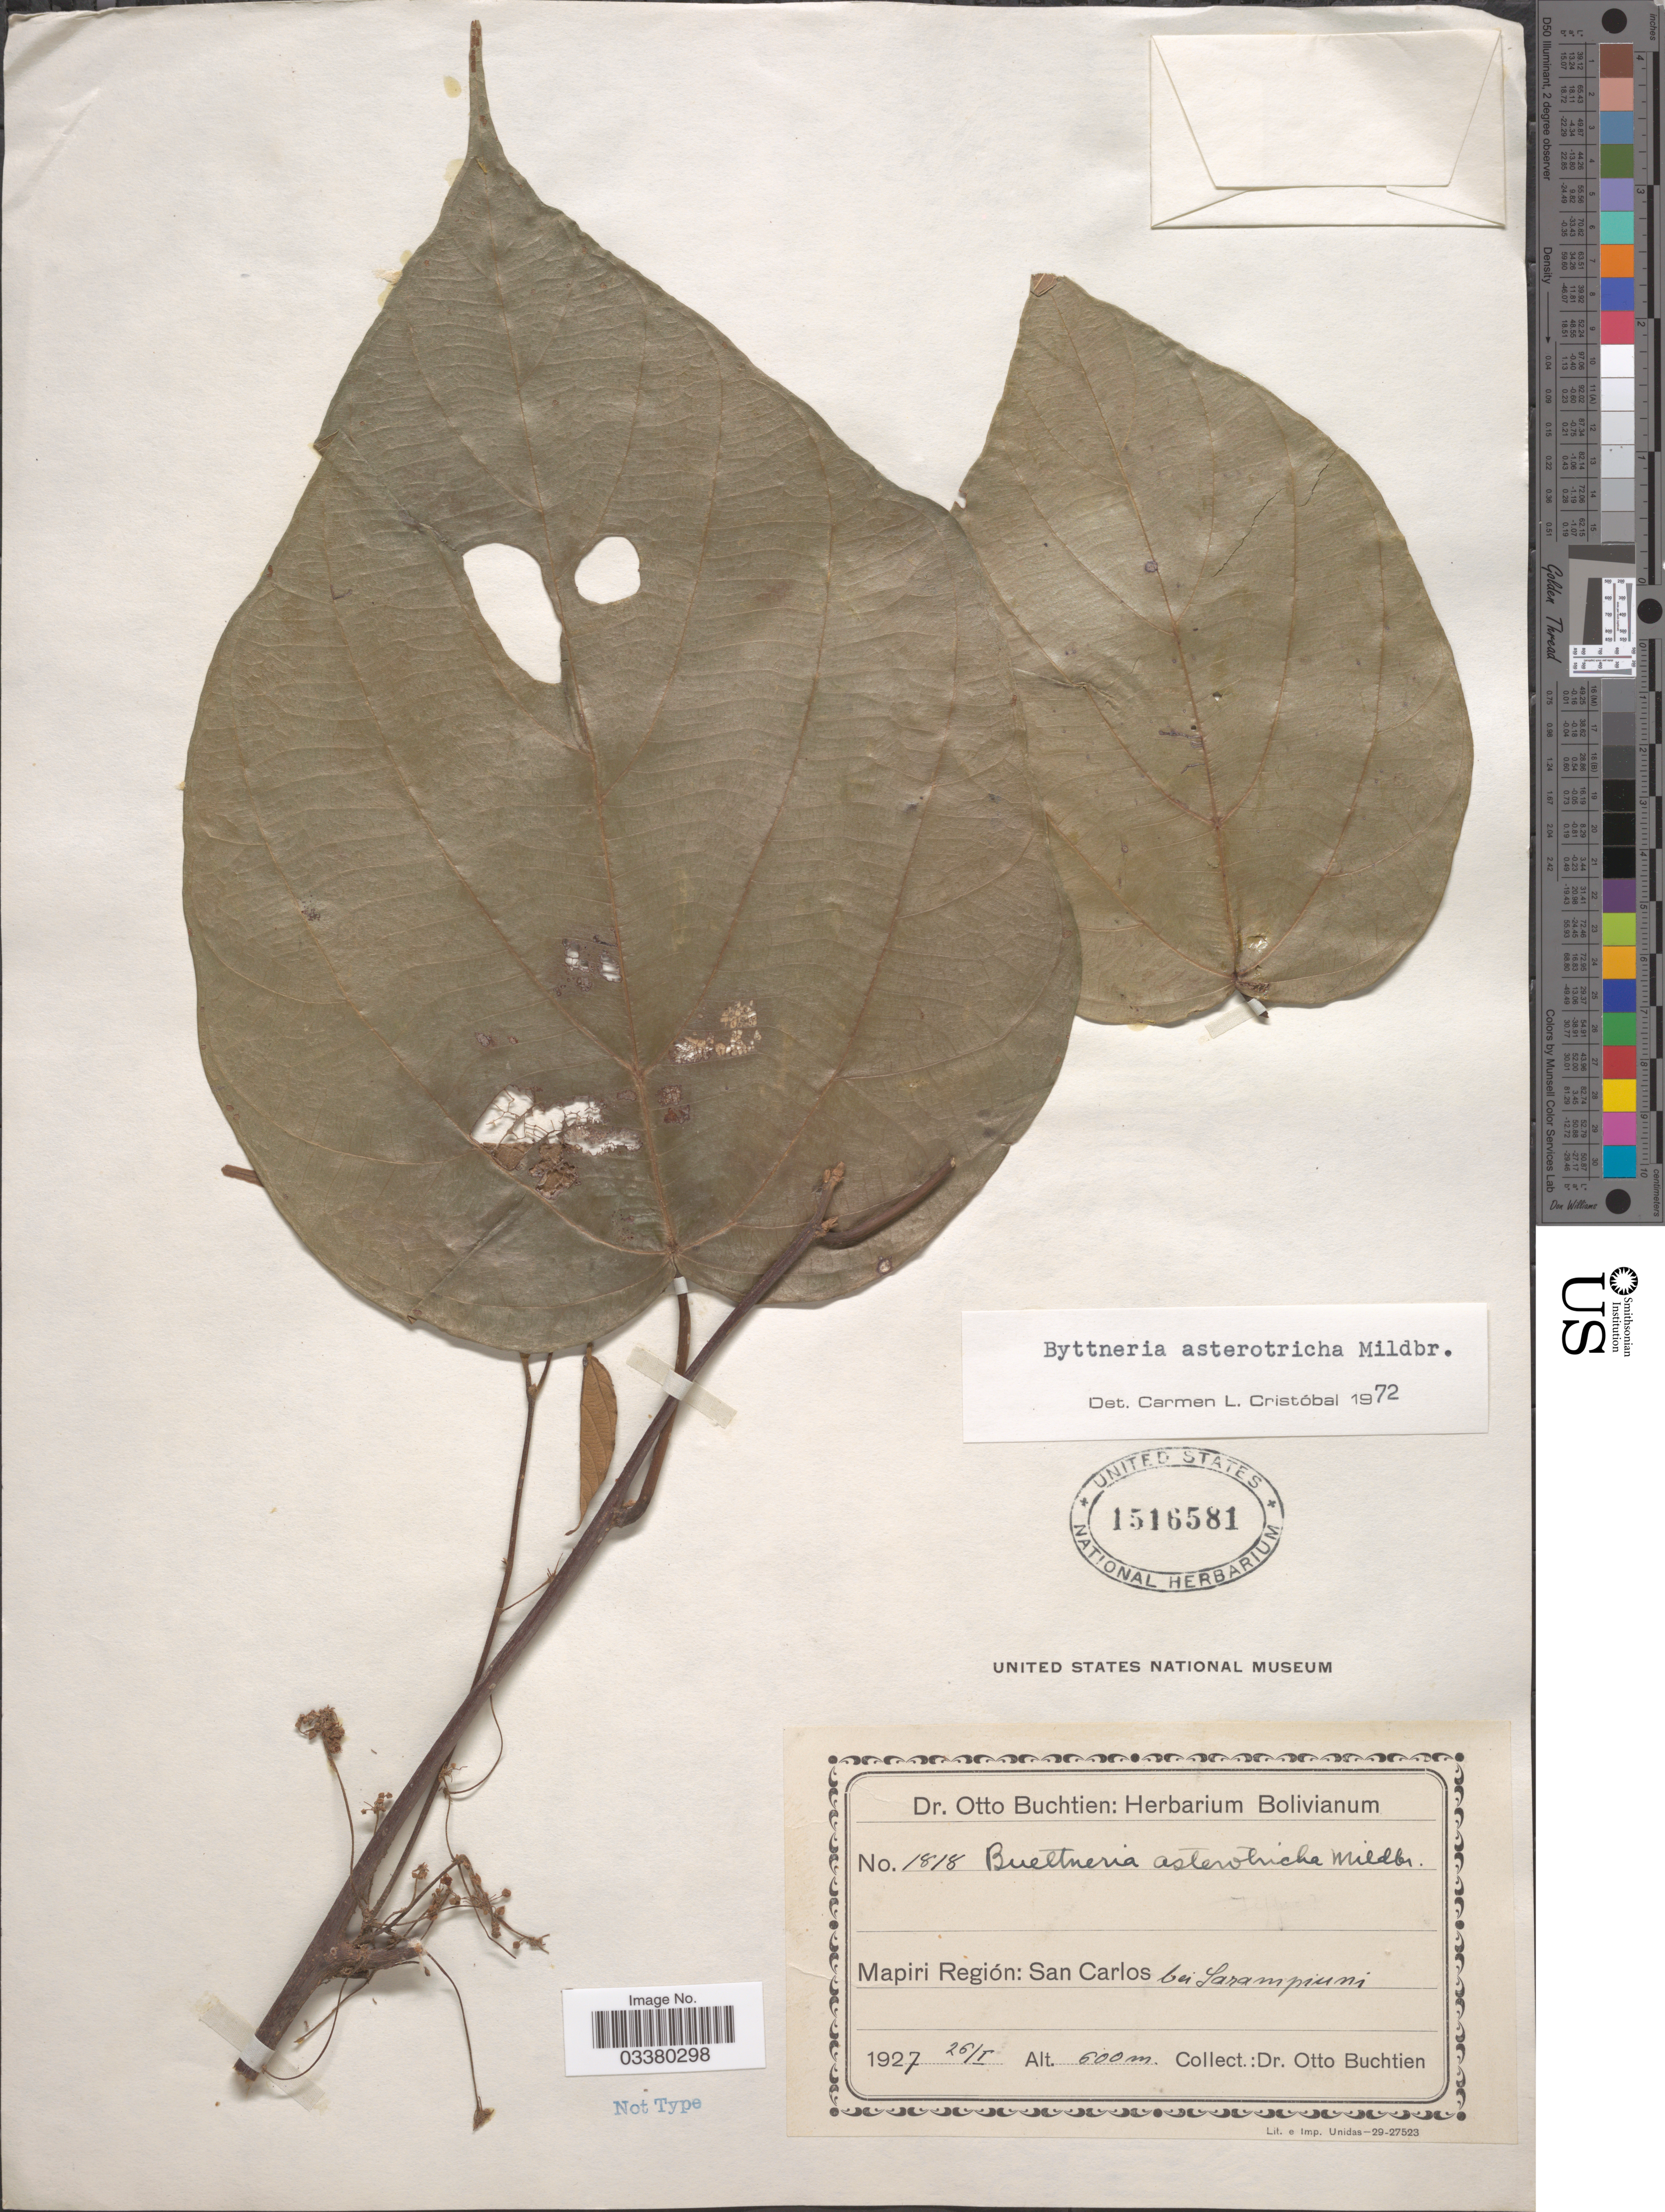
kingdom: Plantae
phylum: Tracheophyta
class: Magnoliopsida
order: Malvales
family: Malvaceae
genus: Byttneria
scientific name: Byttneria asterotricha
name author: Mildbr.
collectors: O. Buchtien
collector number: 1818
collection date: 1927-01-26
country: Bolivia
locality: Mapiri Región: San Carlos bei Sarampiuni.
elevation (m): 600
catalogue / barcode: US 1516581